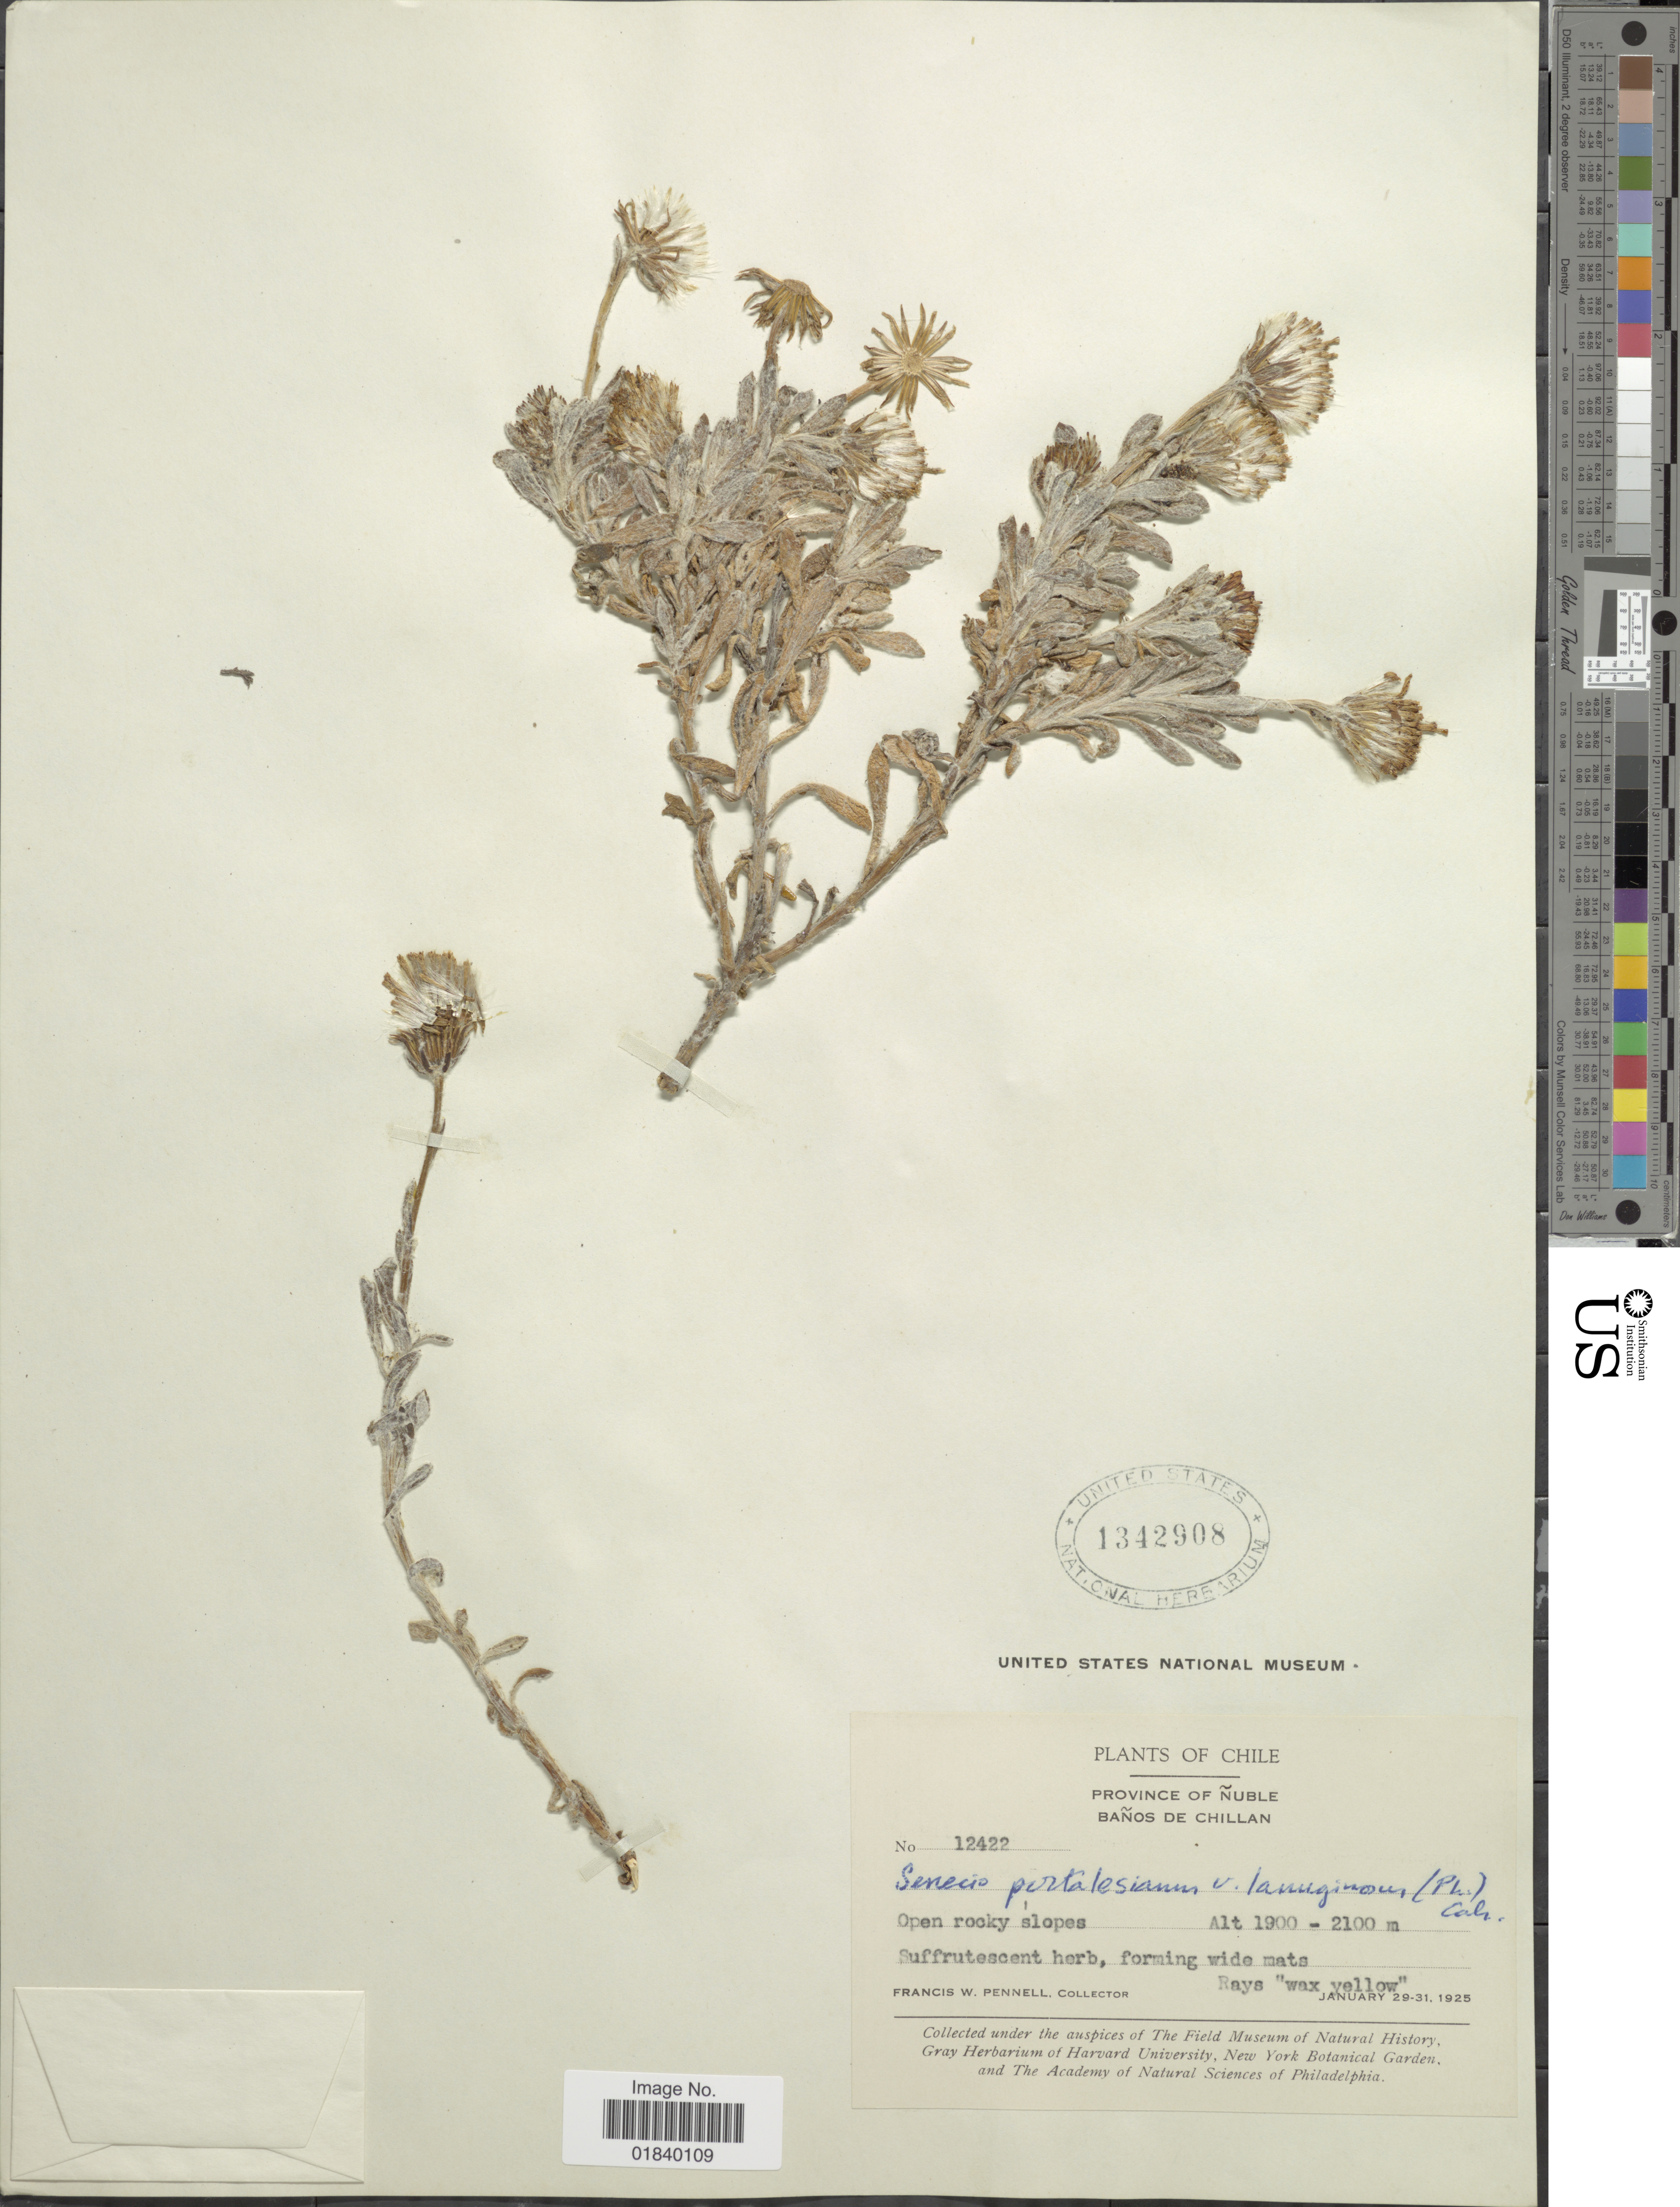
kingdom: Plantae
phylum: Tracheophyta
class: Magnoliopsida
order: Asterales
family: Asteraceae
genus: Senecio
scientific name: Senecio portalesianus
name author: J. Rémy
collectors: F. W. Pennell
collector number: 12422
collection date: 1925-01-29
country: Chile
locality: Province of Nuble. Open rocky slopes, Banos de Chillan.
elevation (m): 1900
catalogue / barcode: US 1342908